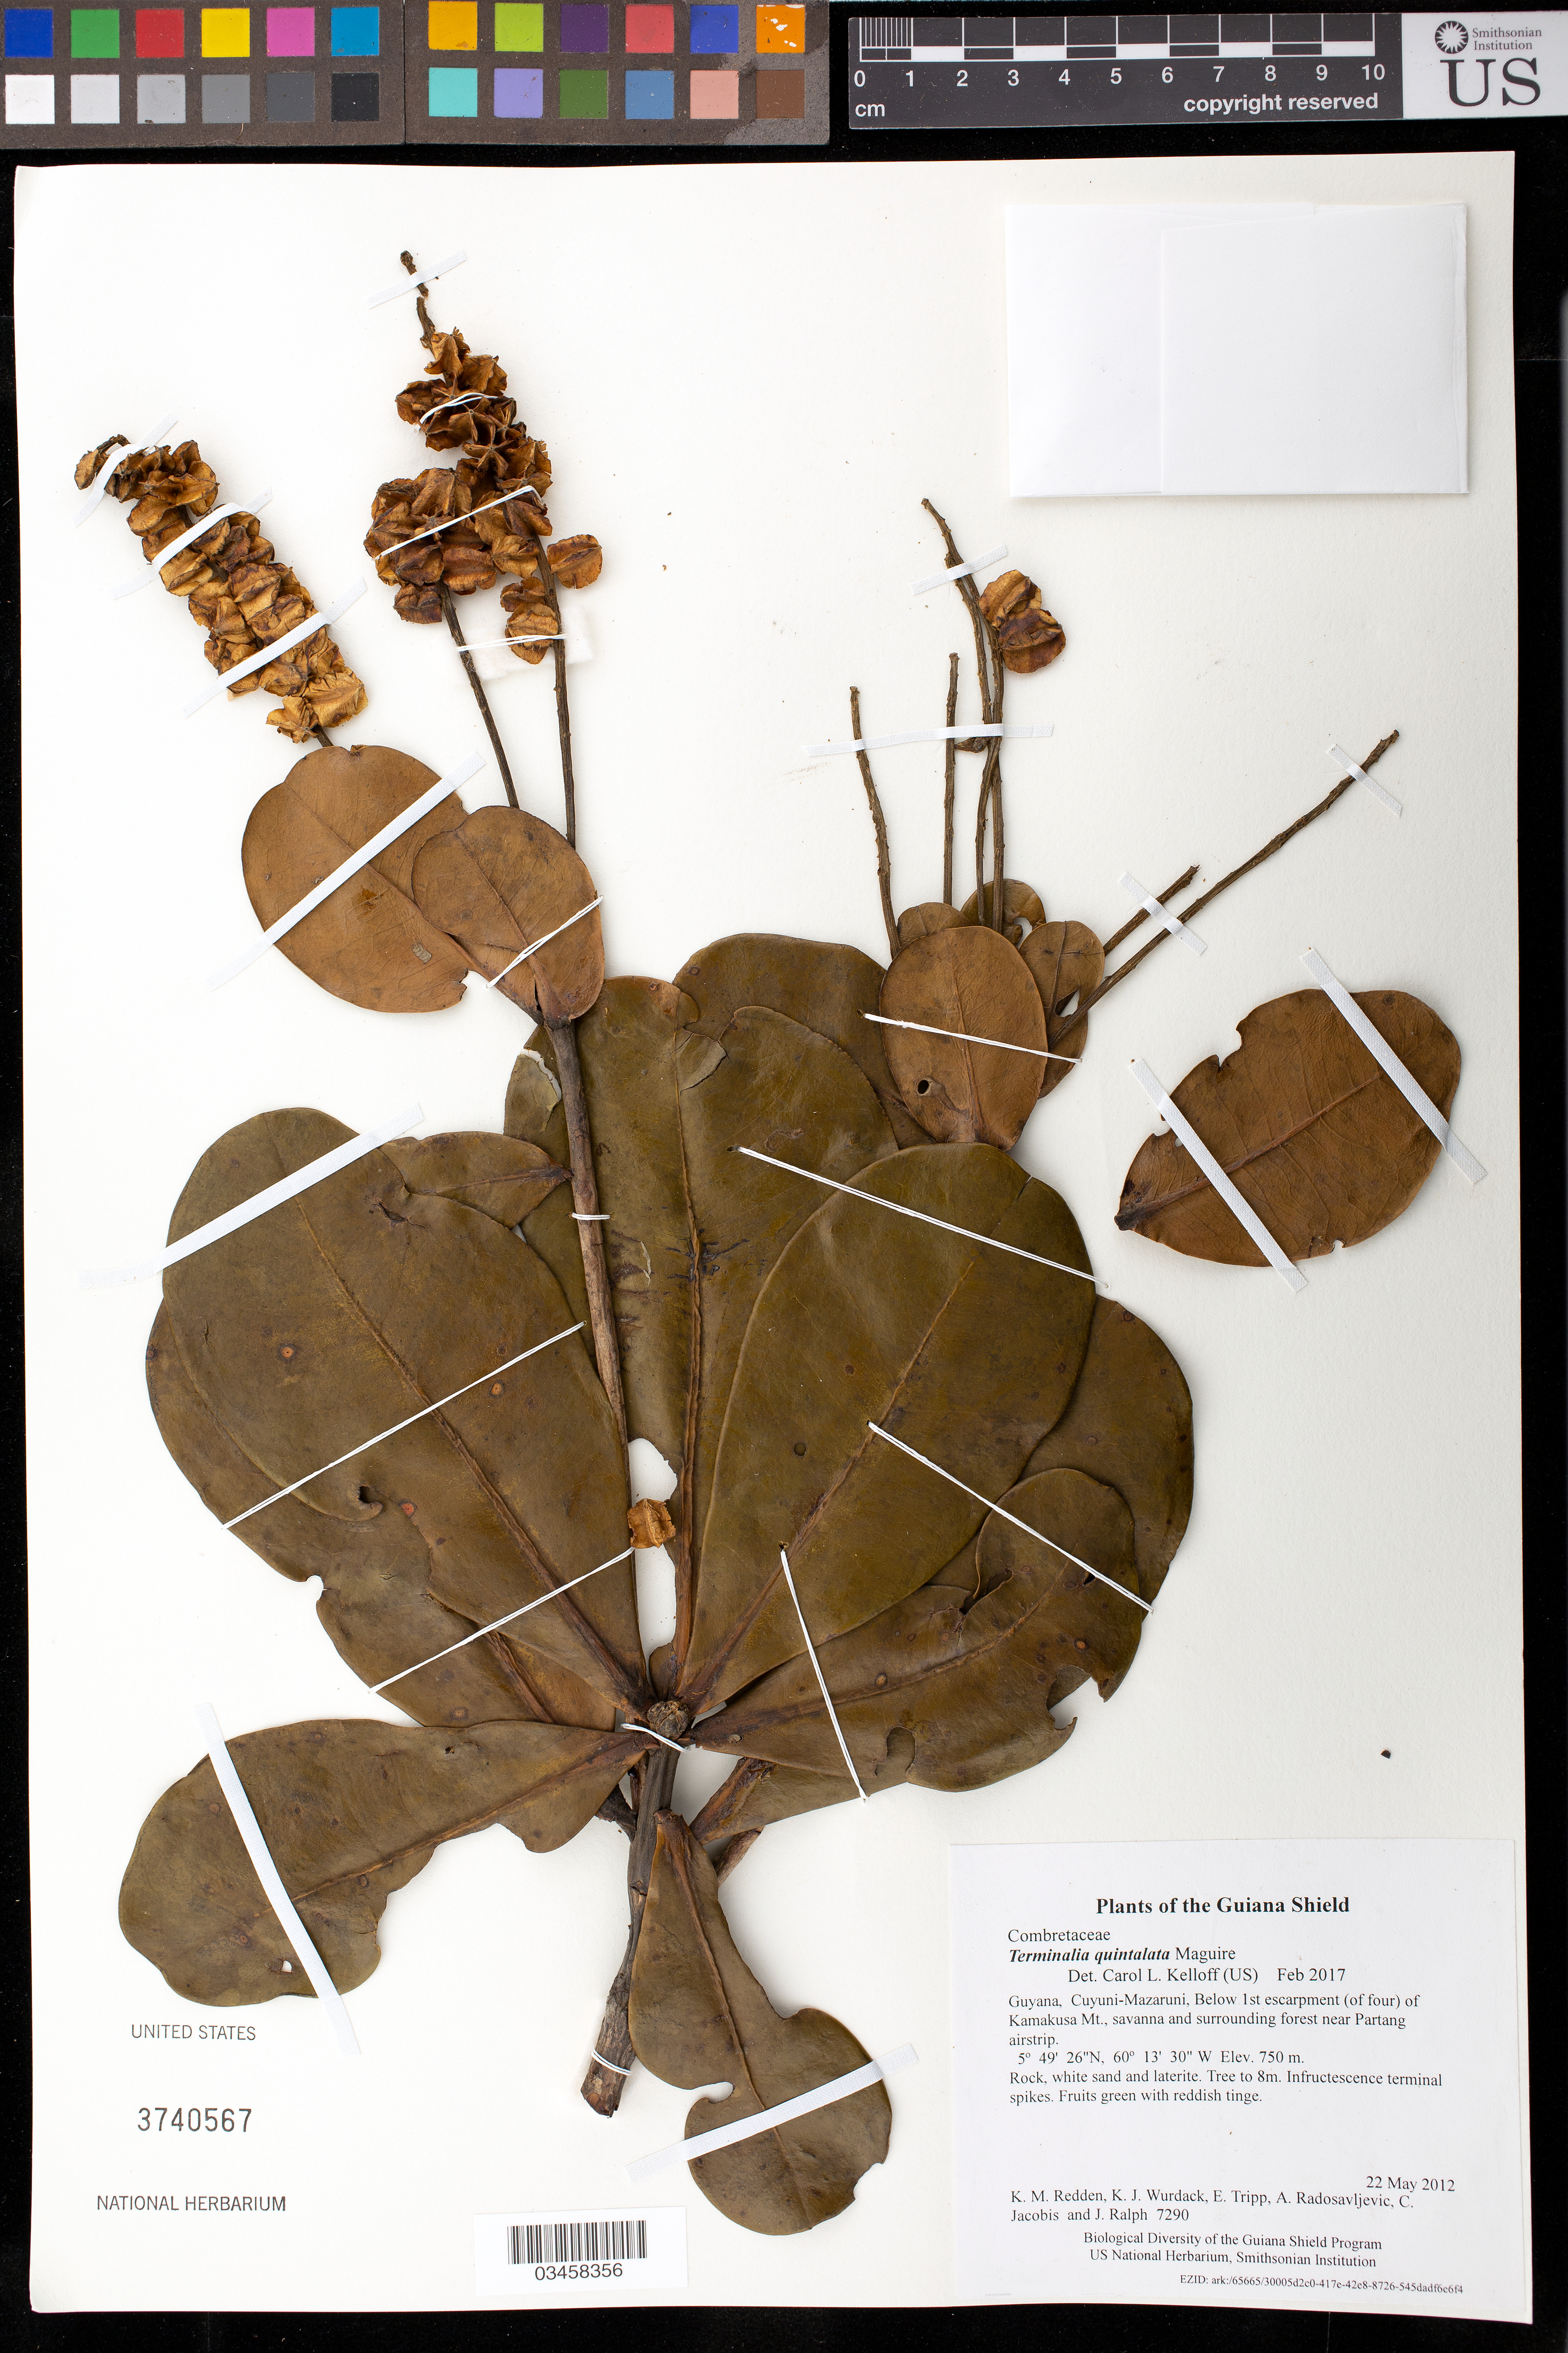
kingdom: Plantae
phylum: Tracheophyta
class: Magnoliopsida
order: Myrtales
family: Combretaceae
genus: Terminalia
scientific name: Terminalia quintalata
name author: Maguire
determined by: Kelloff, Carol L., (US), Smithsonian Institution - National Museum of Natural History (UNITED STATES)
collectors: K. M. Redden, K. Wurdack, E. Tripp, A. Radosavljevic, C. Jacobis & J. Ralph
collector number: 7290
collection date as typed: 22 May 2012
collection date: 2012-05-22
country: Guyana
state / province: Cuyuni-Mazaruni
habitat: Rock, white sand and laterite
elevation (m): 750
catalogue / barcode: US 3740567